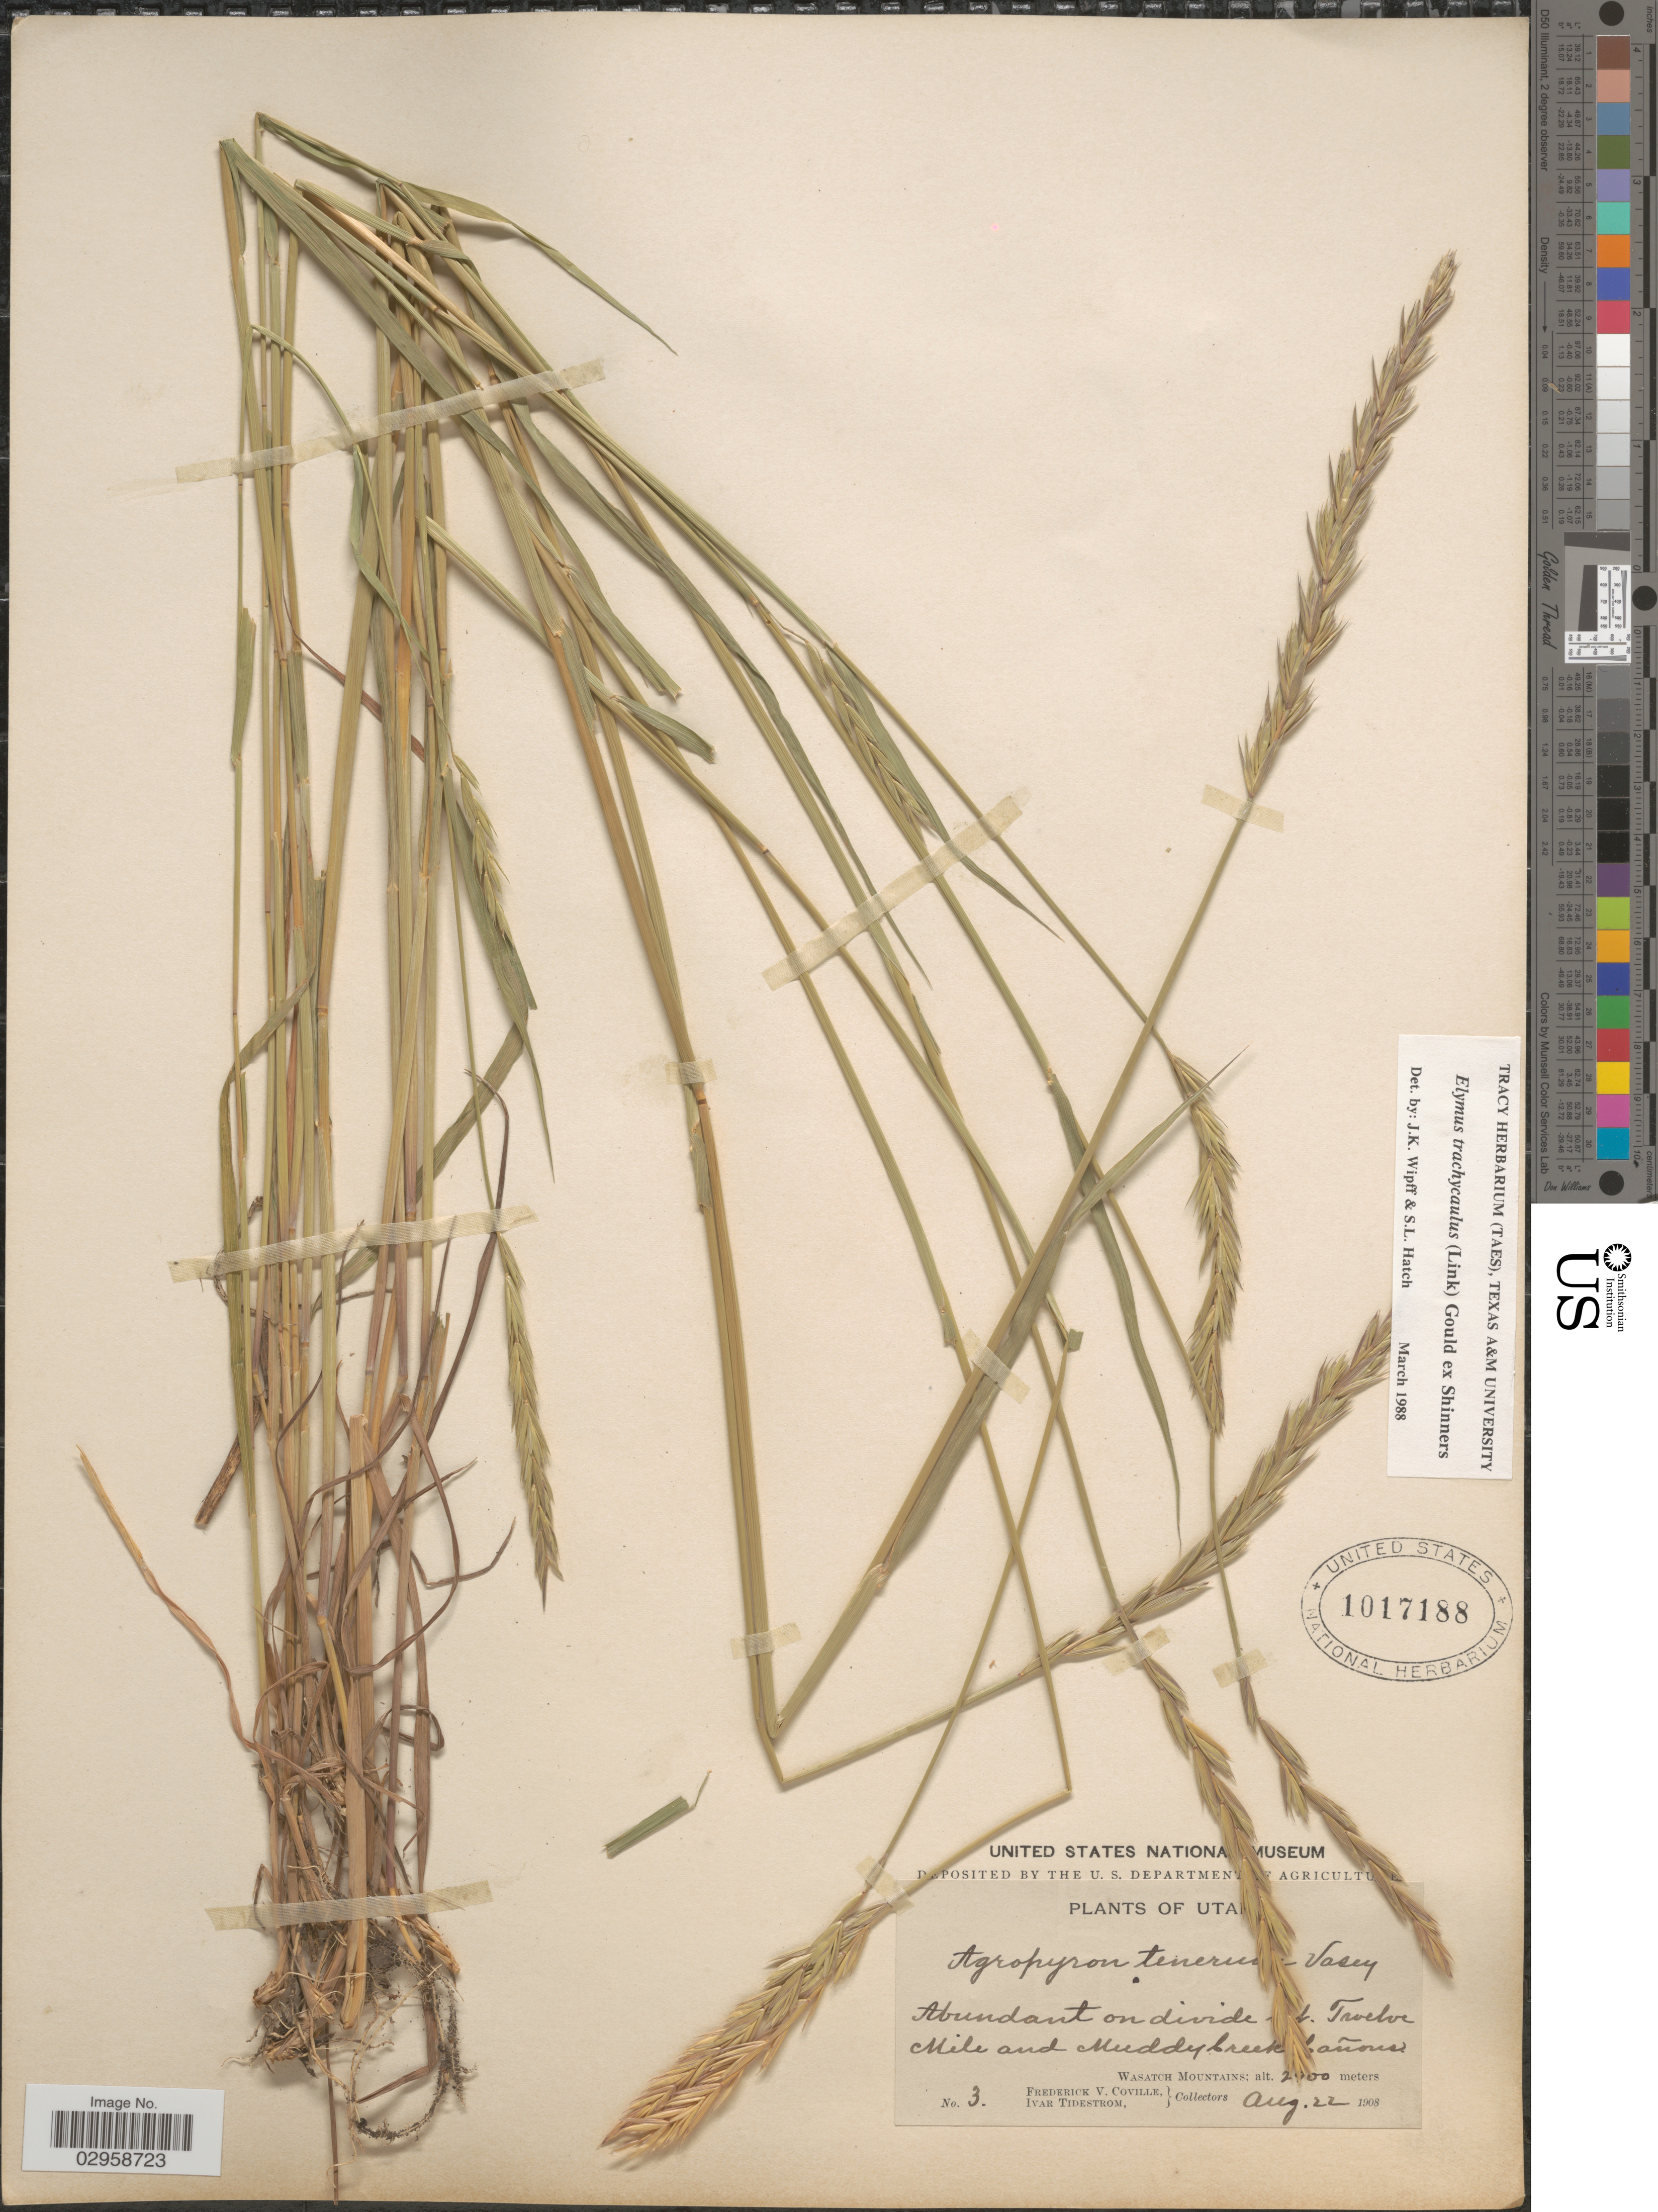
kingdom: Plantae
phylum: Tracheophyta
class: Liliopsida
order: Poales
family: Poaceae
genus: Elymus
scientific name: Elymus trachycaulus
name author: (Link) Gould ex Shinners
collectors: F. V. Coville & I. F. Tidestrom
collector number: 3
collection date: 1908-08-22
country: United States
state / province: Utah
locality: On divide bet. Twelve Mile and Muddy Creek Cañons. Wasatch Mountains.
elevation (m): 2000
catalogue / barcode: US 1017188